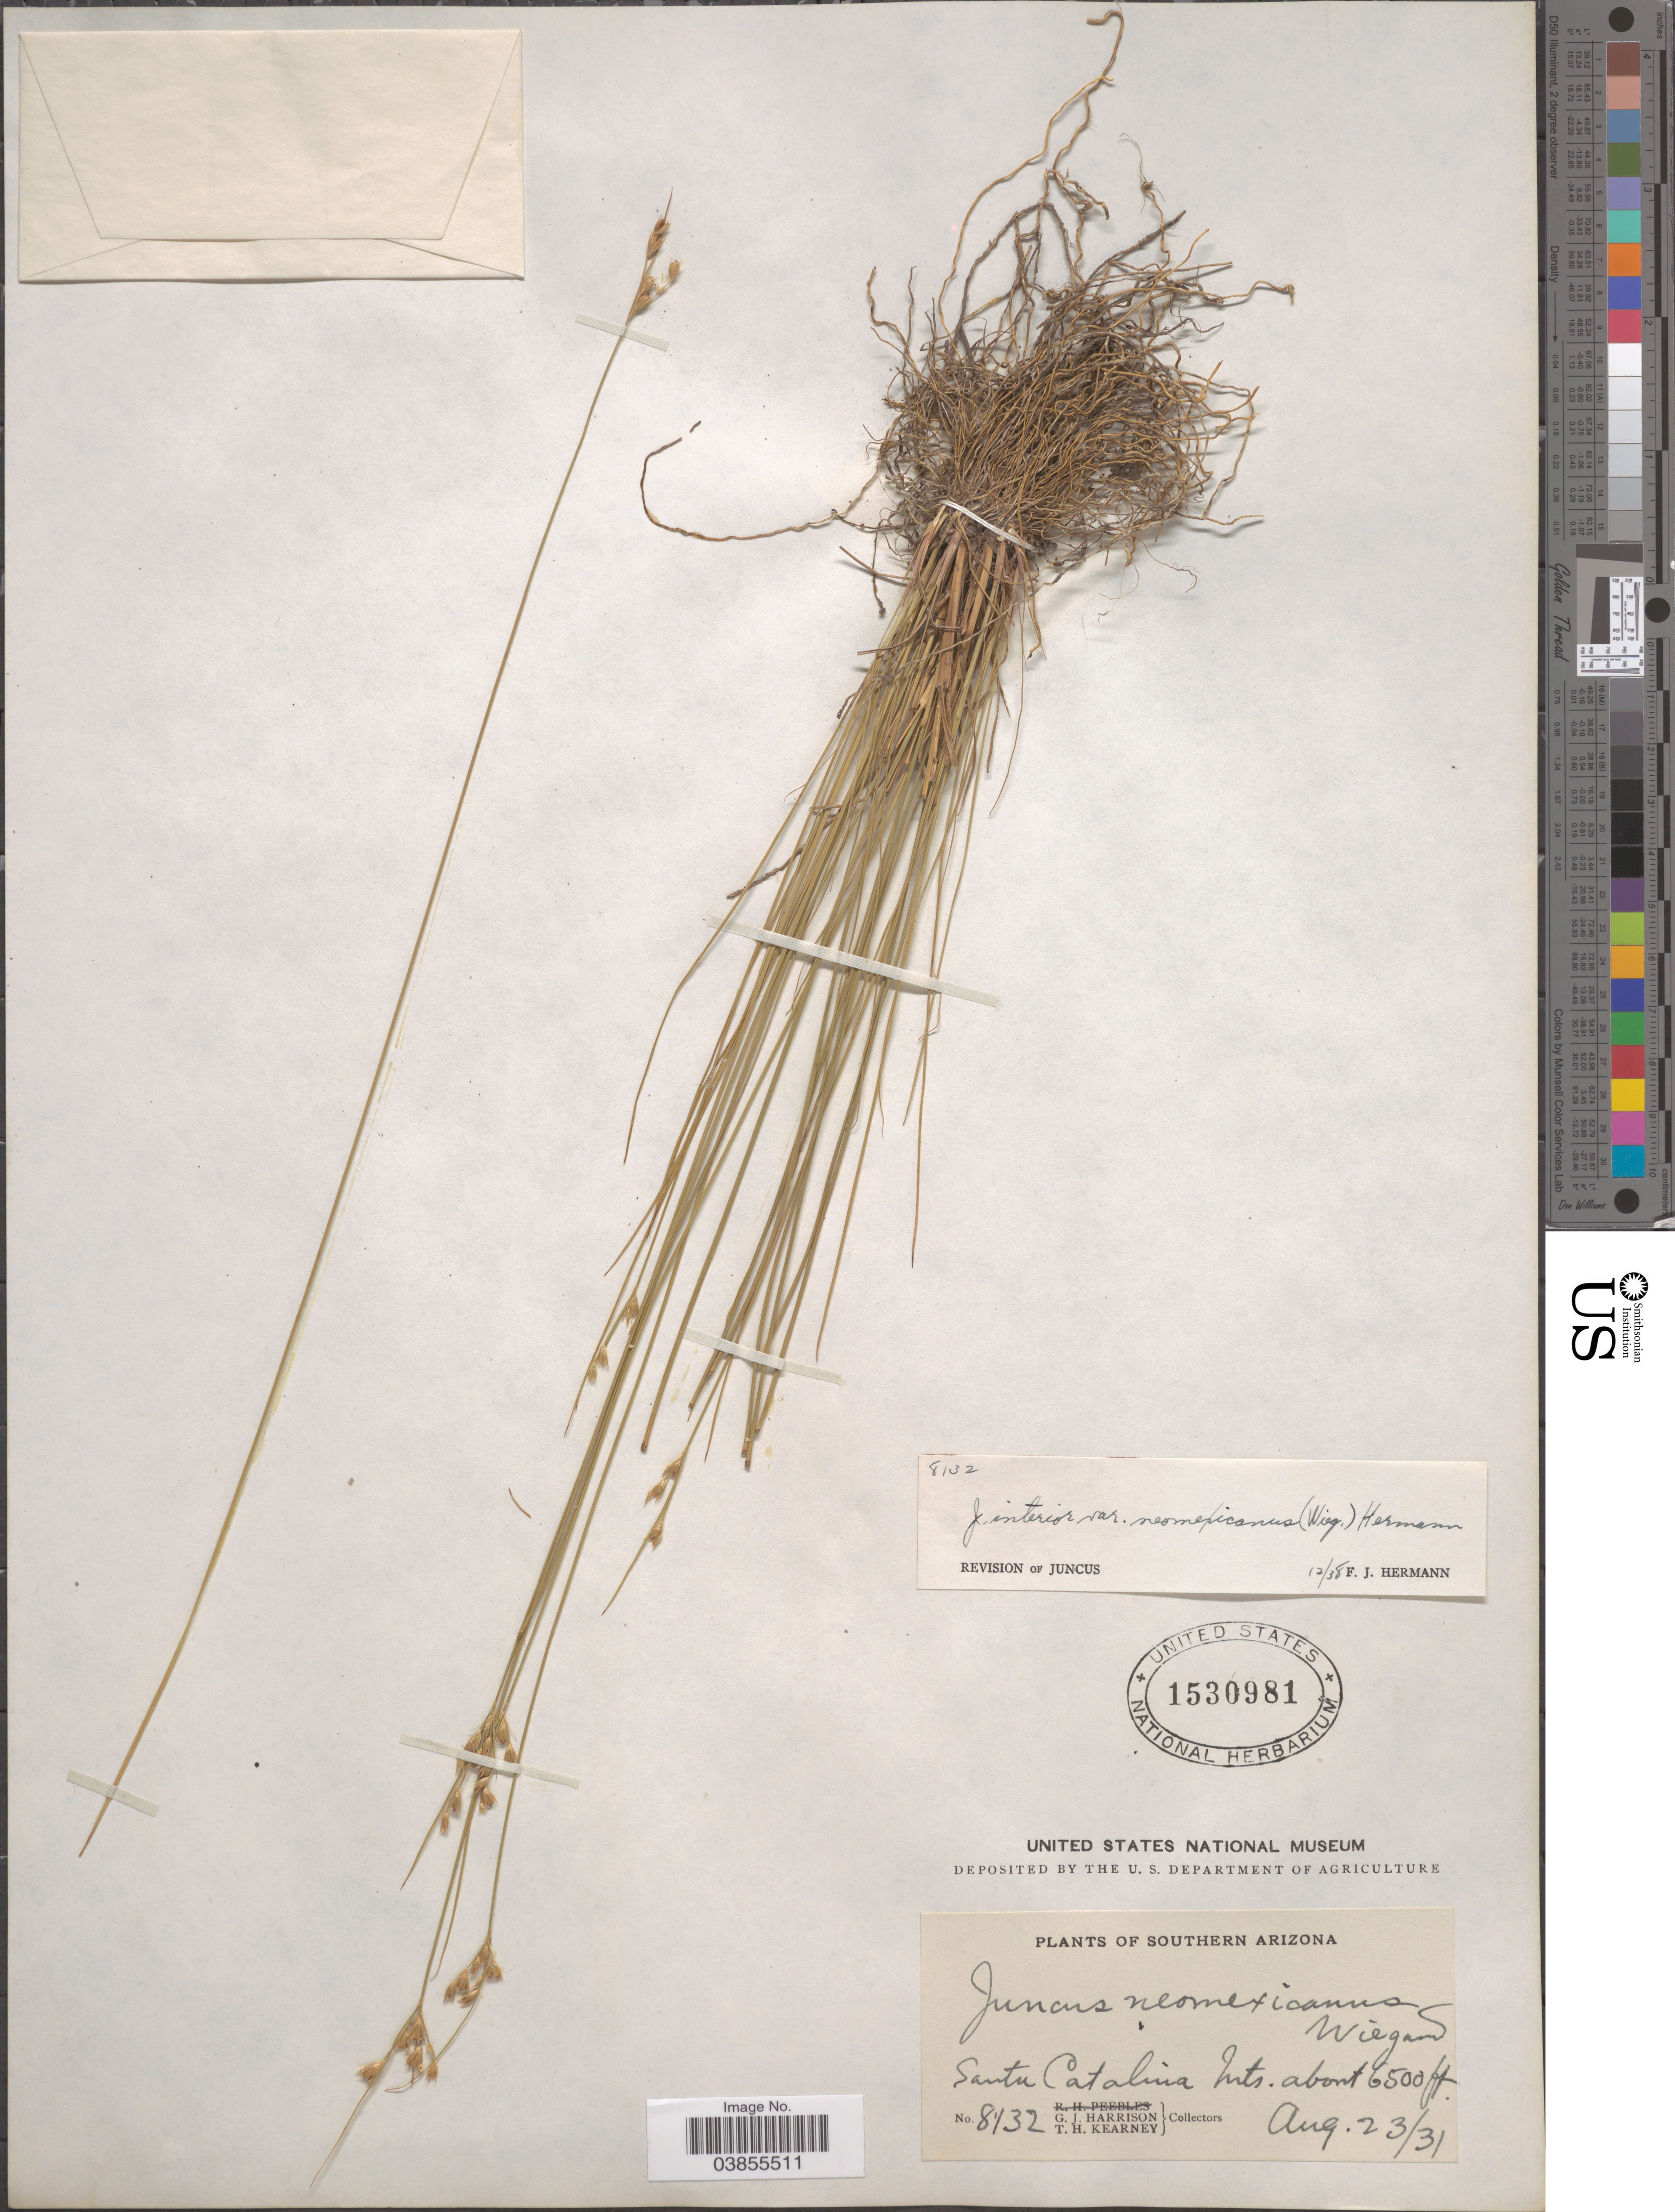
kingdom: Plantae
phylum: Tracheophyta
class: Liliopsida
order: Poales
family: Juncaceae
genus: Juncus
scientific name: Juncus neomexicanus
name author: Wiegand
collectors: G. J. Harrison & T. H. Kearney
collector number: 8432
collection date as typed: Transcribed d/m/y: 23/8/31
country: United States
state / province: Arizona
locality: Southern Arizona. Santa Catalina Mts.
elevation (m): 1981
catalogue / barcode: US 1530981